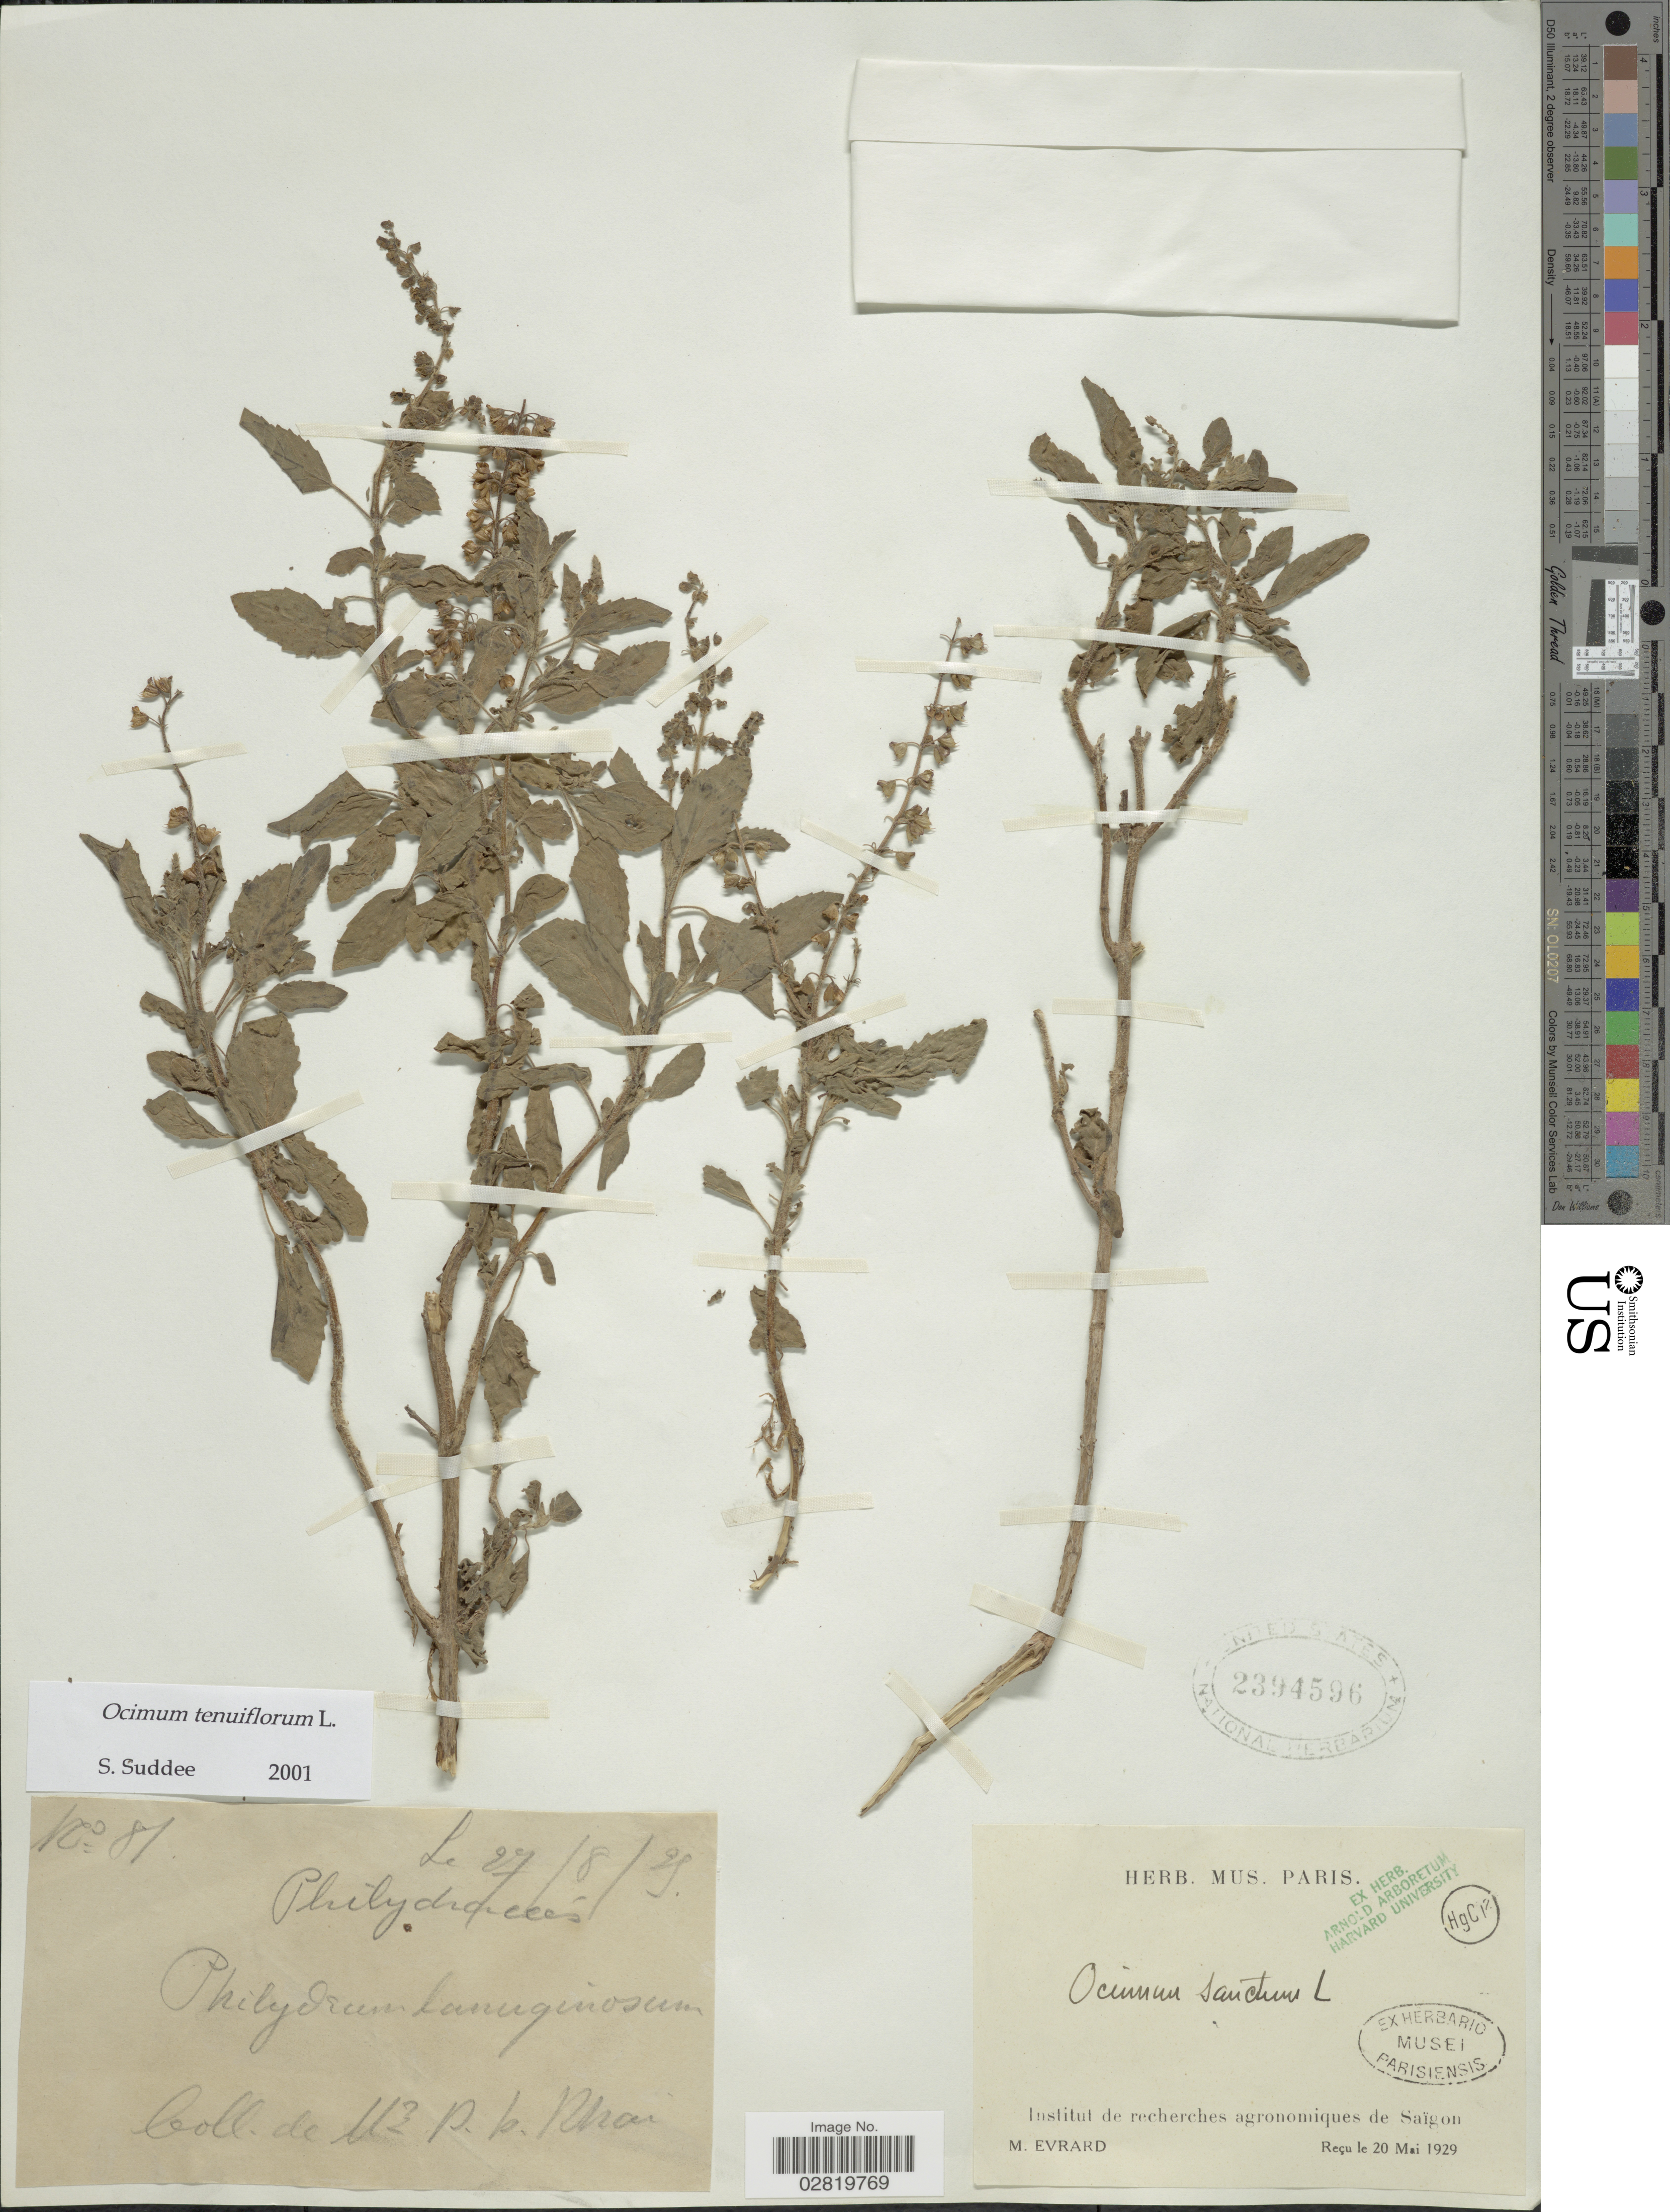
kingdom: Plantae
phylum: Tracheophyta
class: Magnoliopsida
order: Lamiales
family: Lamiaceae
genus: Ocimum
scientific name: Ocimum tenuiflorum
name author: L.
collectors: M. Evrard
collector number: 81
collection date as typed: Transcribed d/m/y: 27/8/29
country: Vietnam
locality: Saïgon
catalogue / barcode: US 2394596